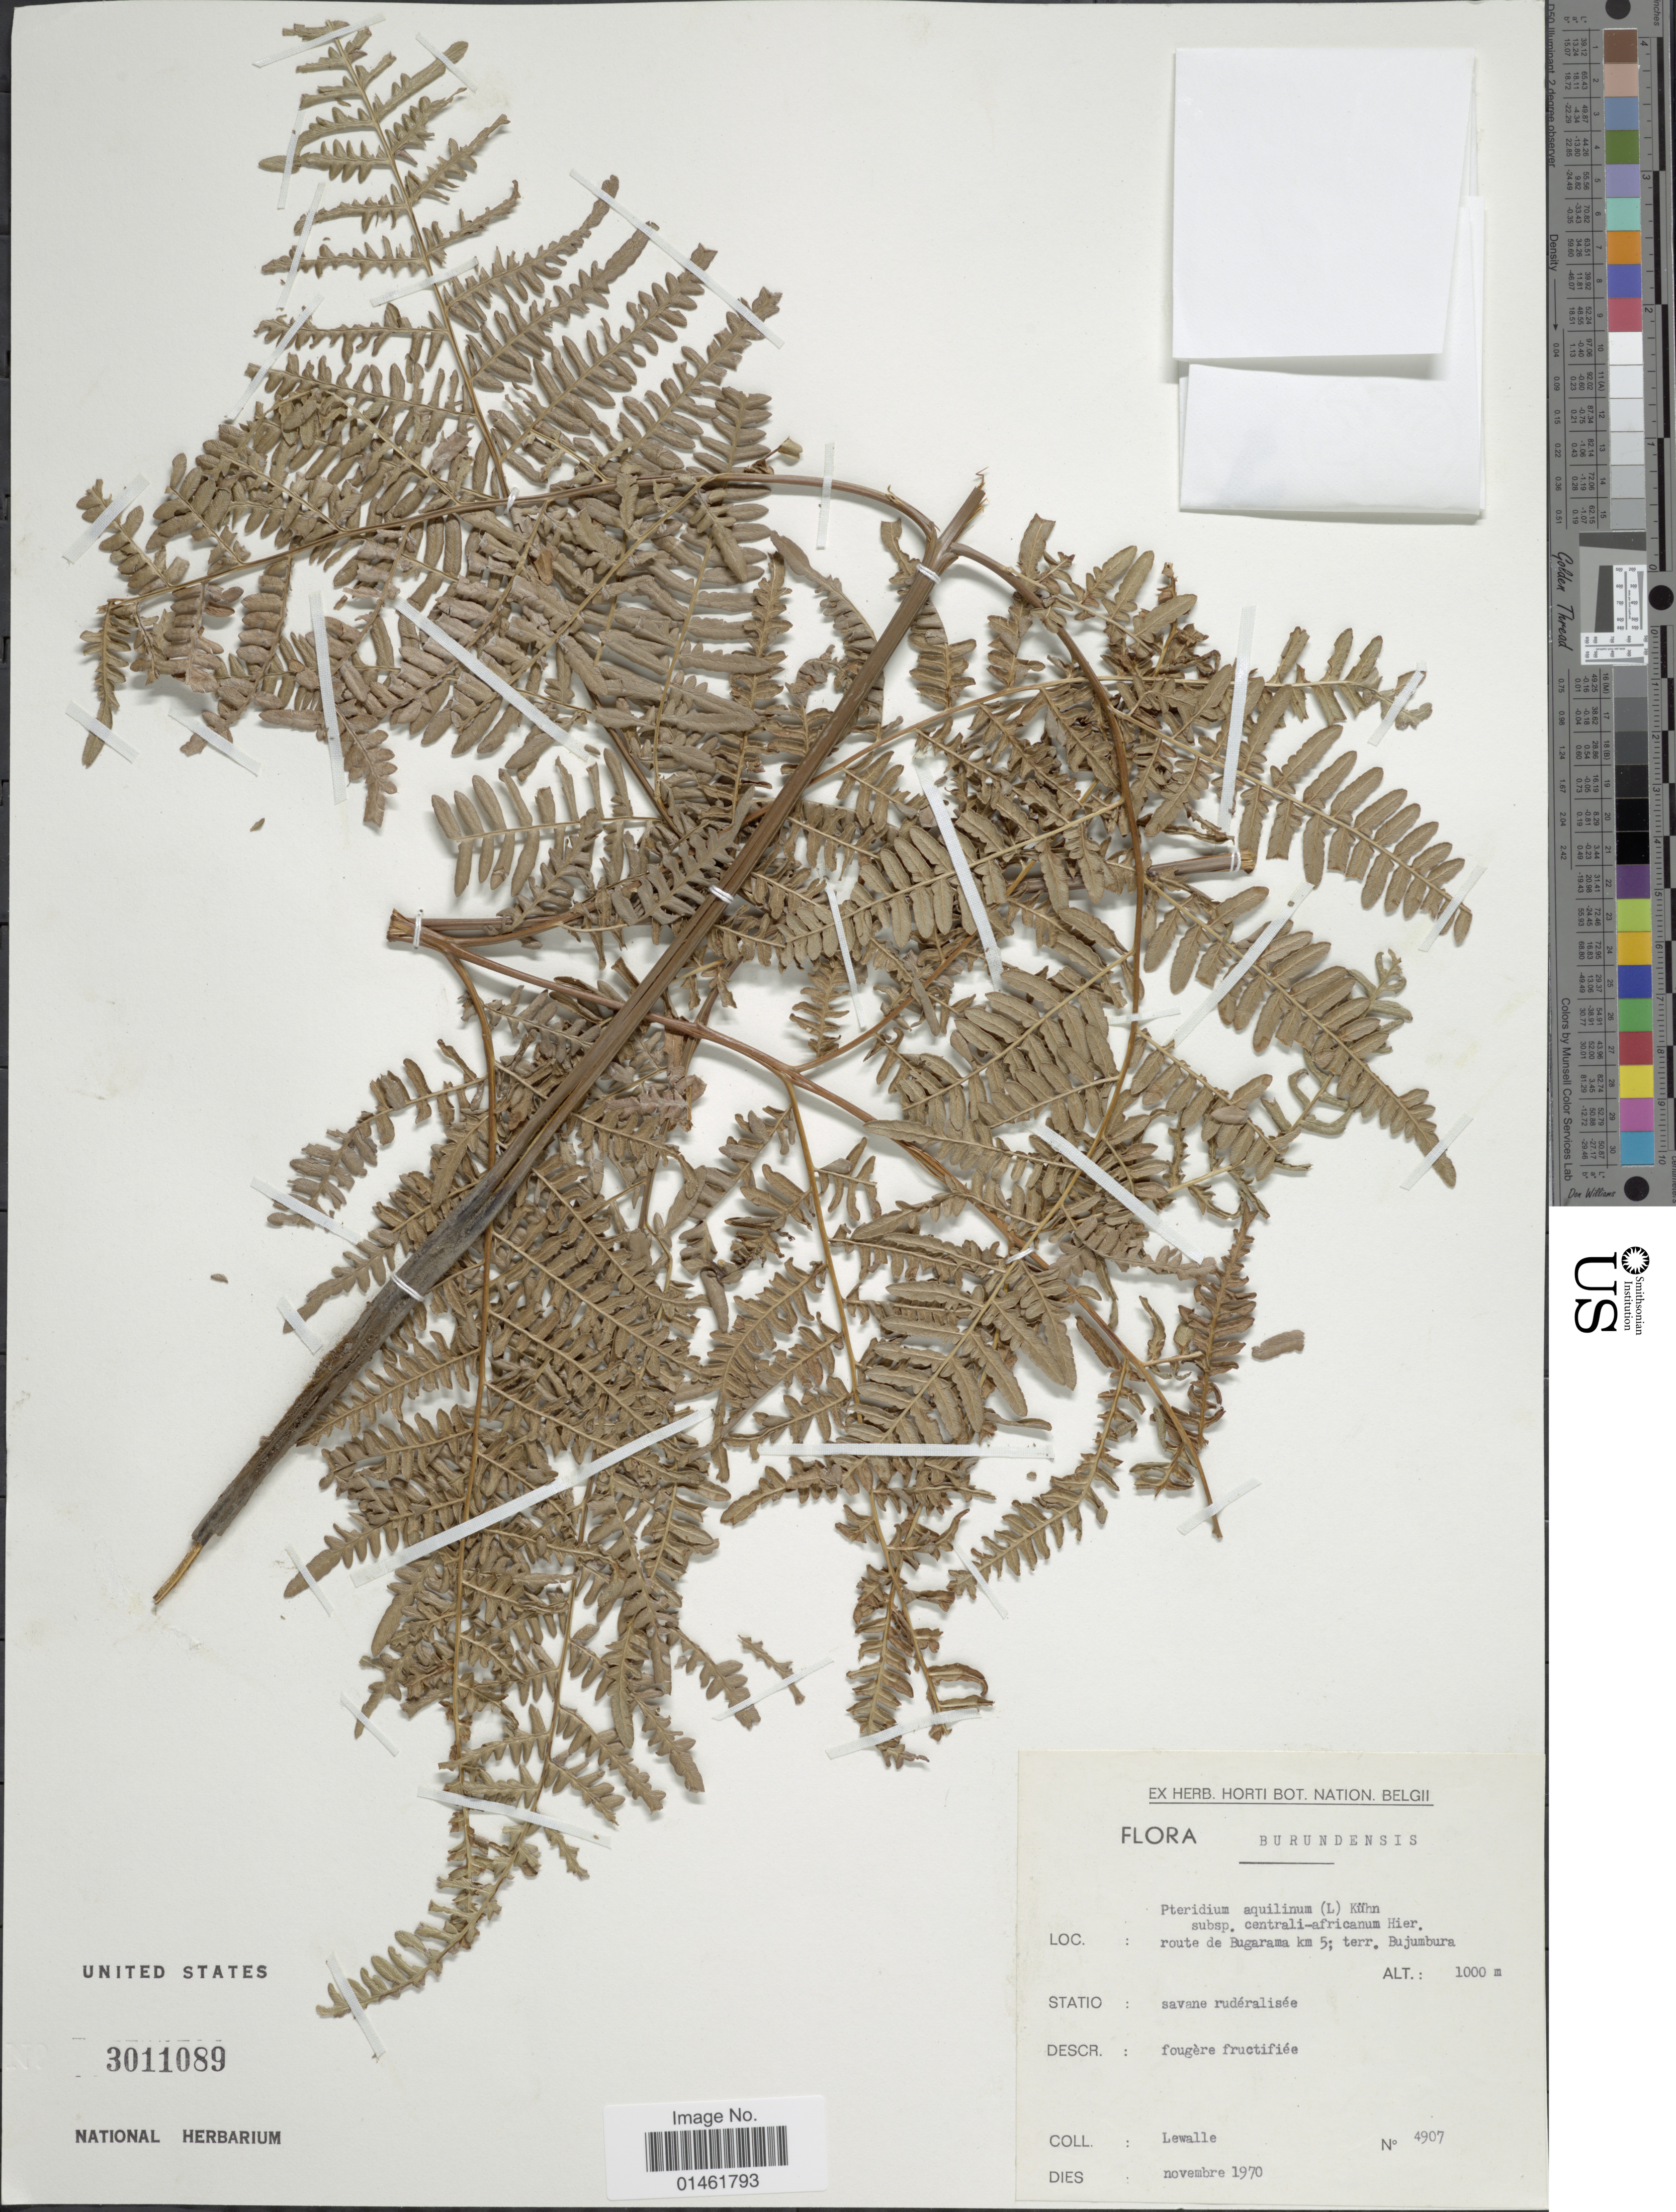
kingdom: Plantae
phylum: Tracheophyta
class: Polypodiopsida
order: Polypodiales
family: Dennstaedtiaceae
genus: Pteridium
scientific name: Pteridium aquilinum var. africanum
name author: (L.) Kuhn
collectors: Lewalle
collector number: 4907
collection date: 1970-11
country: Burundi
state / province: Bujumura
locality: Burundensis, route de Bugarama km 5; terr. Bujumbara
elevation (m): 1000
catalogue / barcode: US 3011089